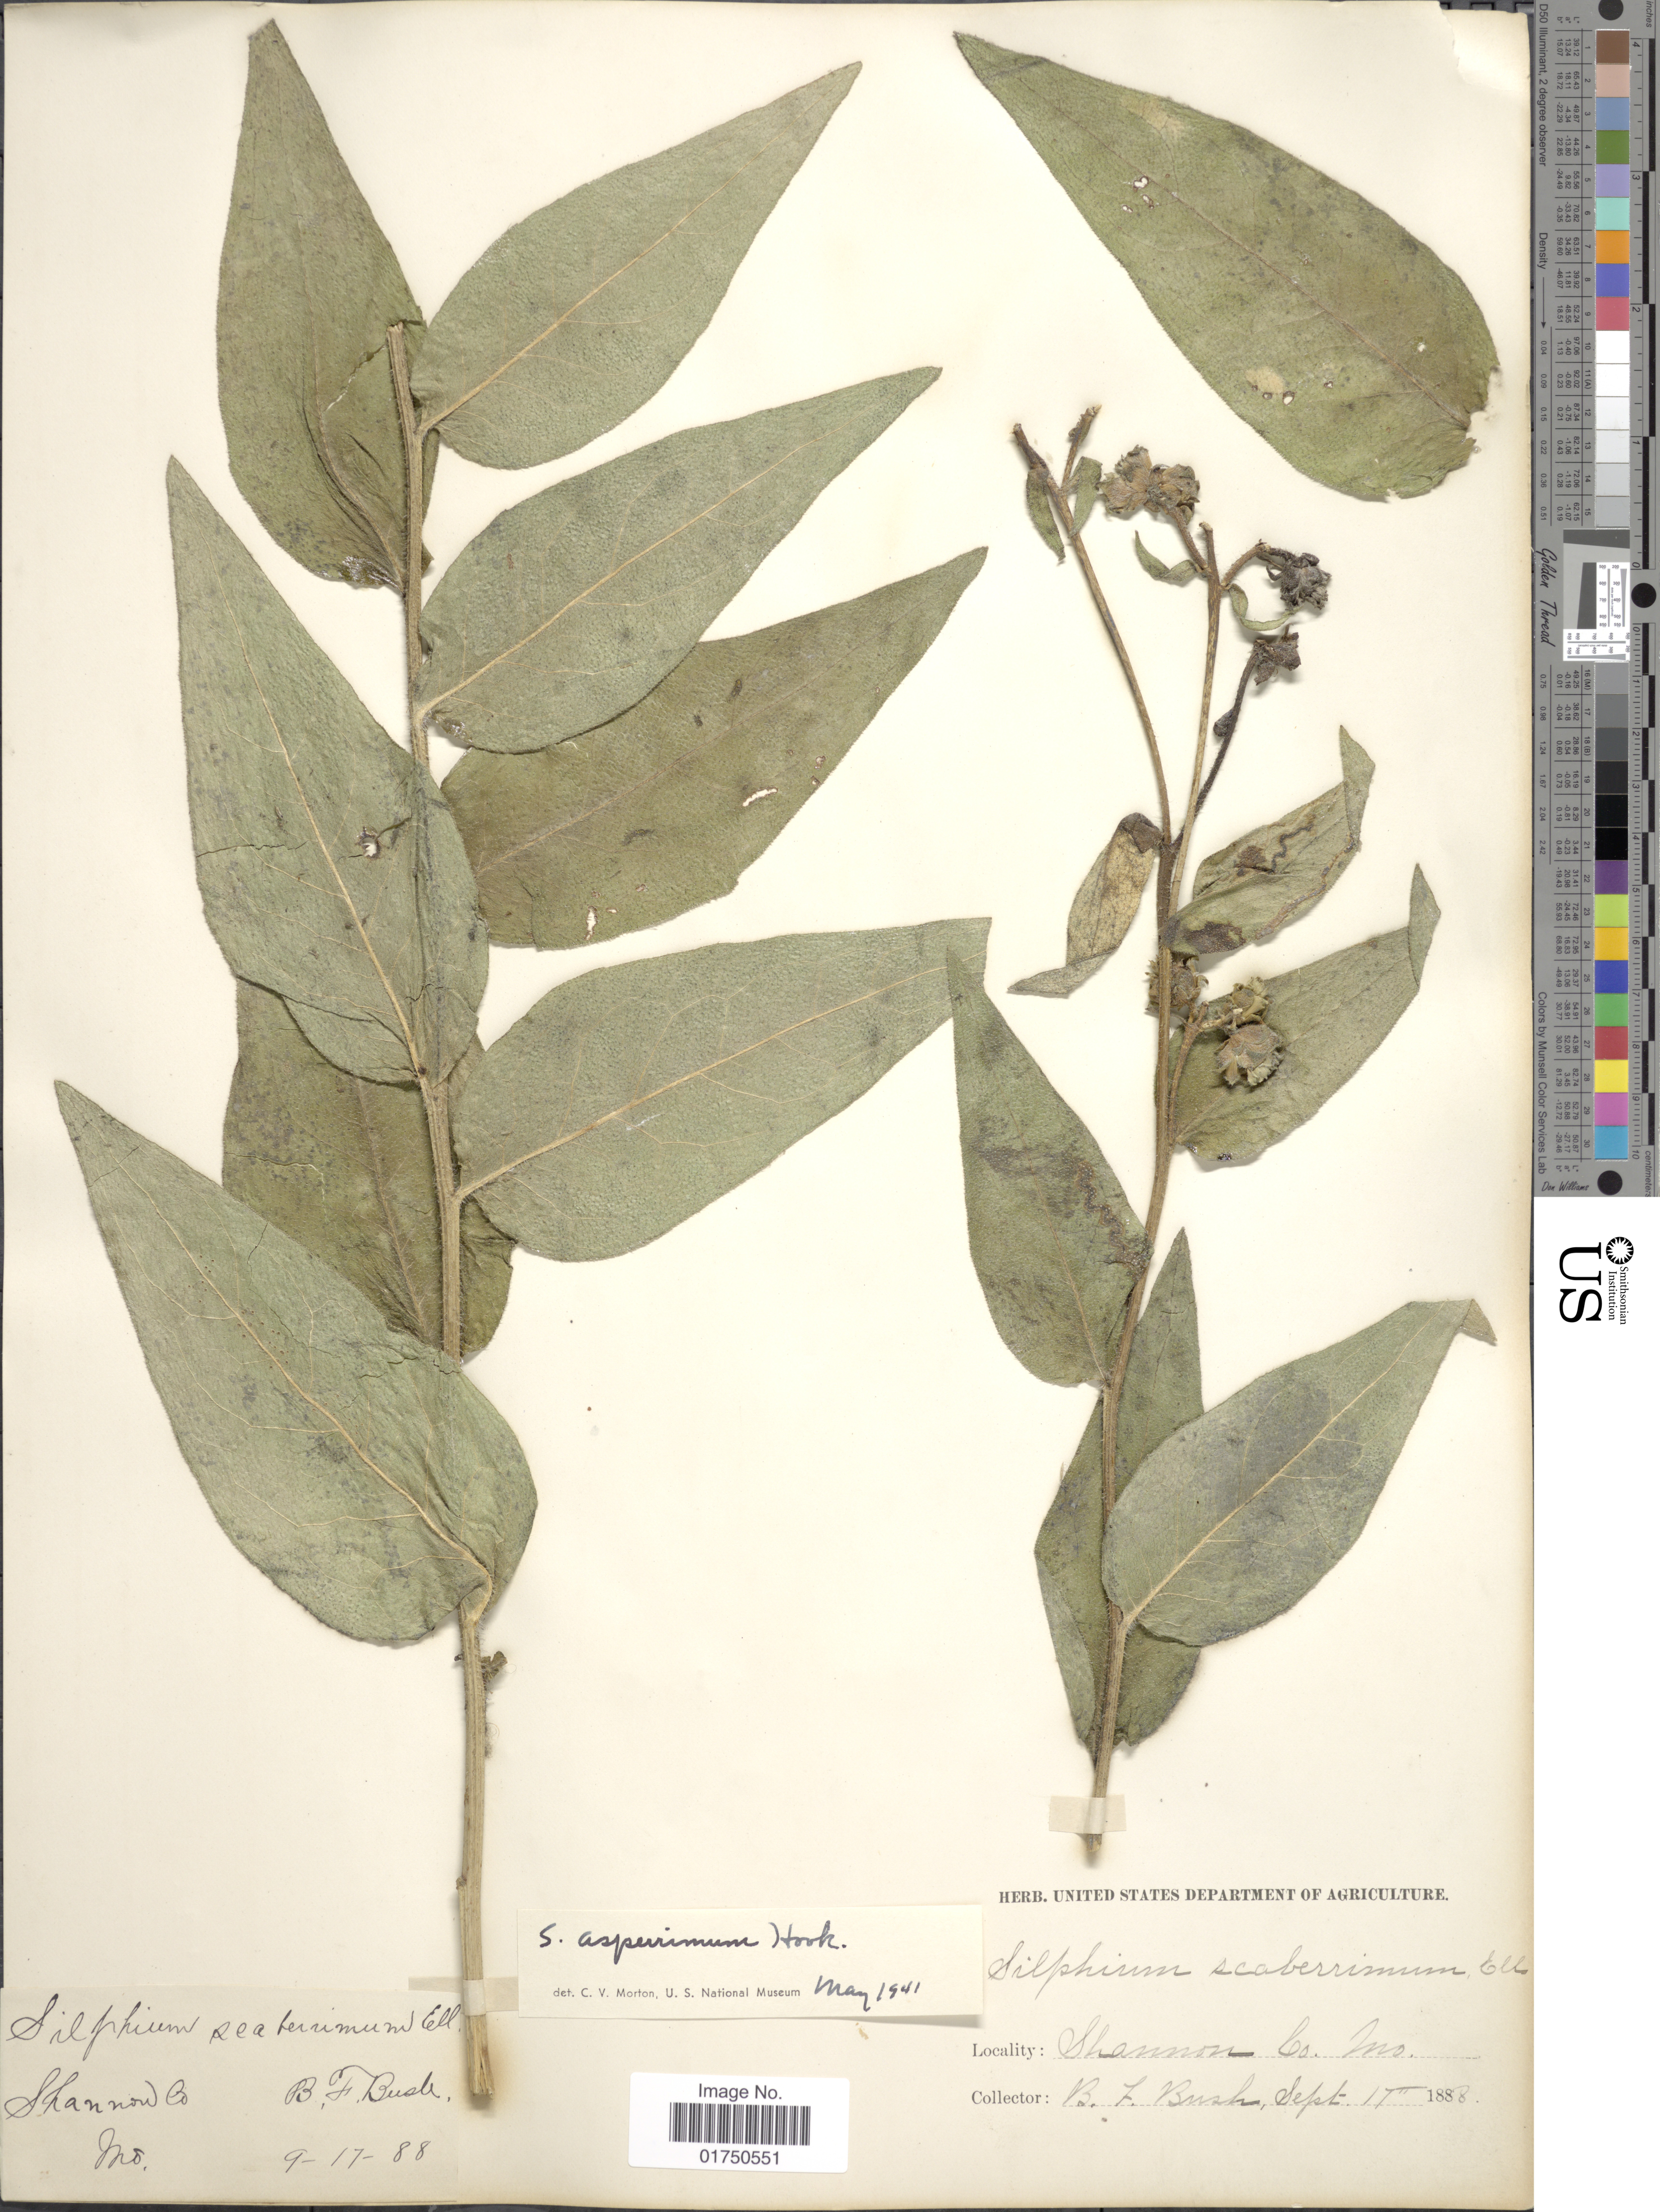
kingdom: Plantae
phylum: Tracheophyta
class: Magnoliopsida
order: Asterales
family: Asteraceae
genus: Silphium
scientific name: Silphium asperrimum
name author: Hook.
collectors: B. F. Bush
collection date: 1888-09-17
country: United States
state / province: Missouri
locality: Shannon Co. Mo.